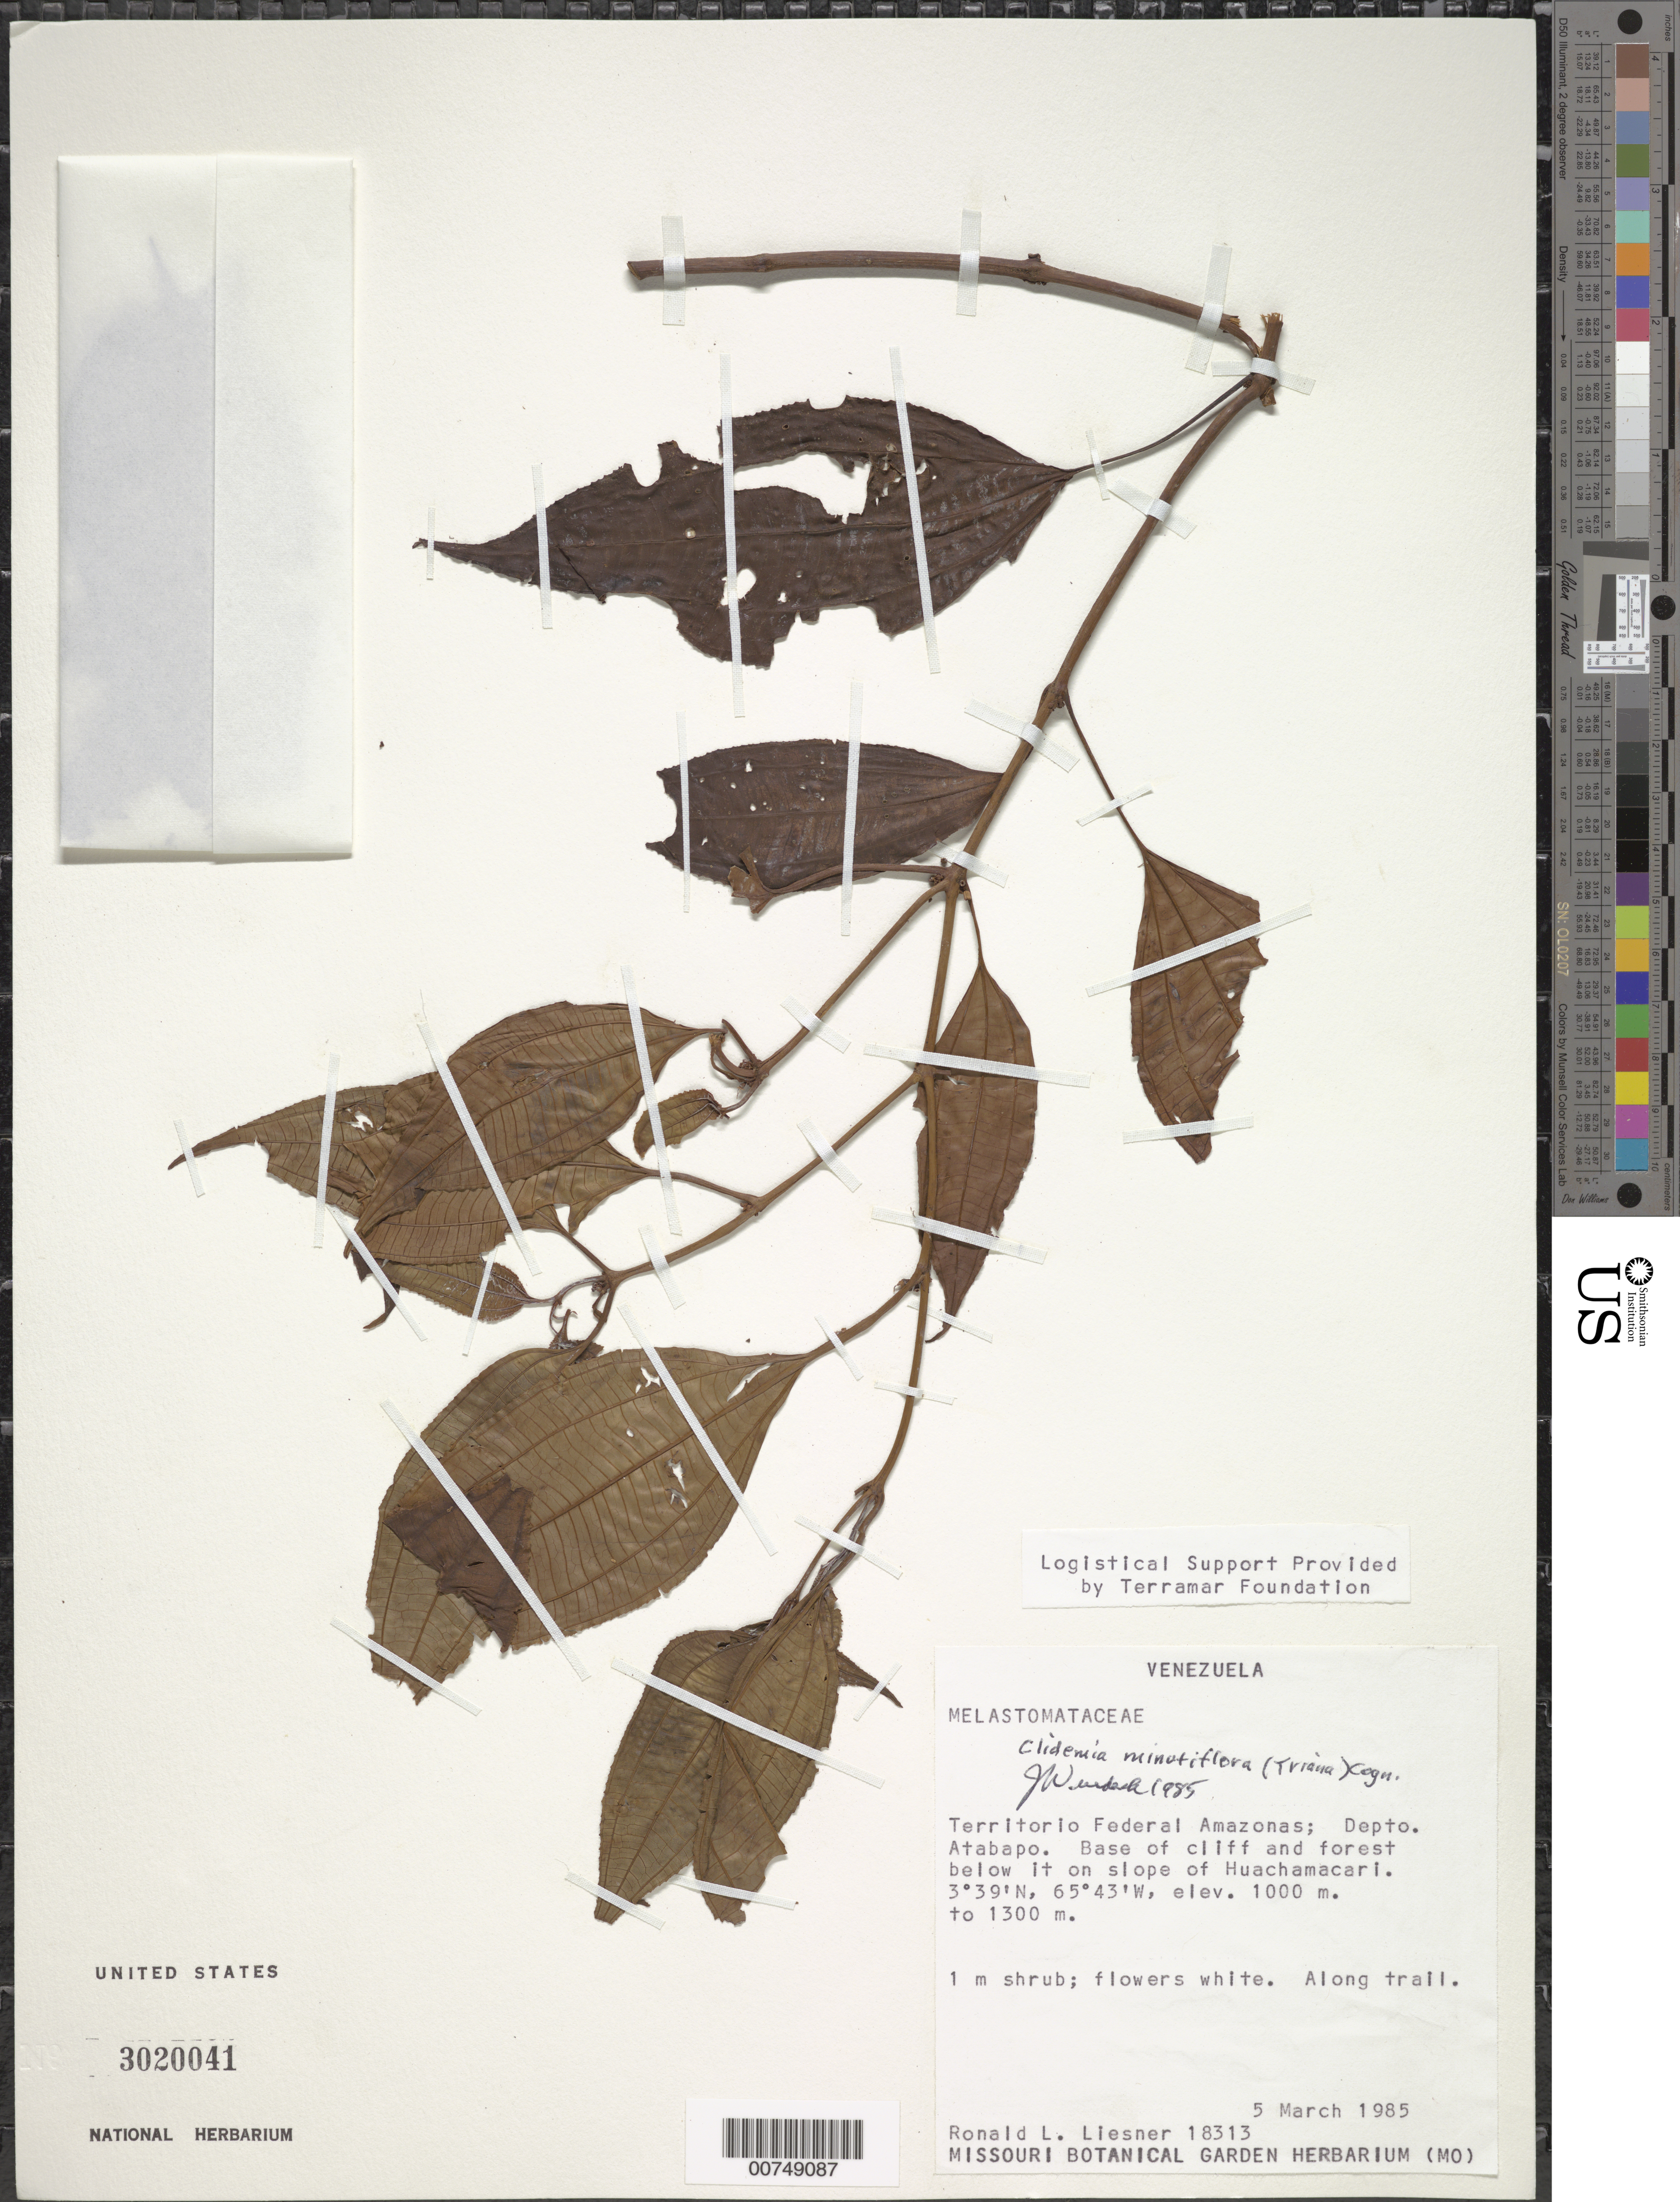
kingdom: Plantae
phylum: Tracheophyta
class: Magnoliopsida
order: Myrtales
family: Melastomataceae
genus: Clidemia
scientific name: Clidemia minutiflora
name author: (Triana) Cogn.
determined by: Wurdack, John J., (US), US (UNITED STATES)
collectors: R. L. Liesner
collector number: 18313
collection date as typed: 5-Mar-85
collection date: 1985-03-05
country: Venezuela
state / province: Amazonas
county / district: Atabapo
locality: Huachamacari slopes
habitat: Base of cliff and forest below it on slope; along trail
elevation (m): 1300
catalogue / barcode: US 3020041